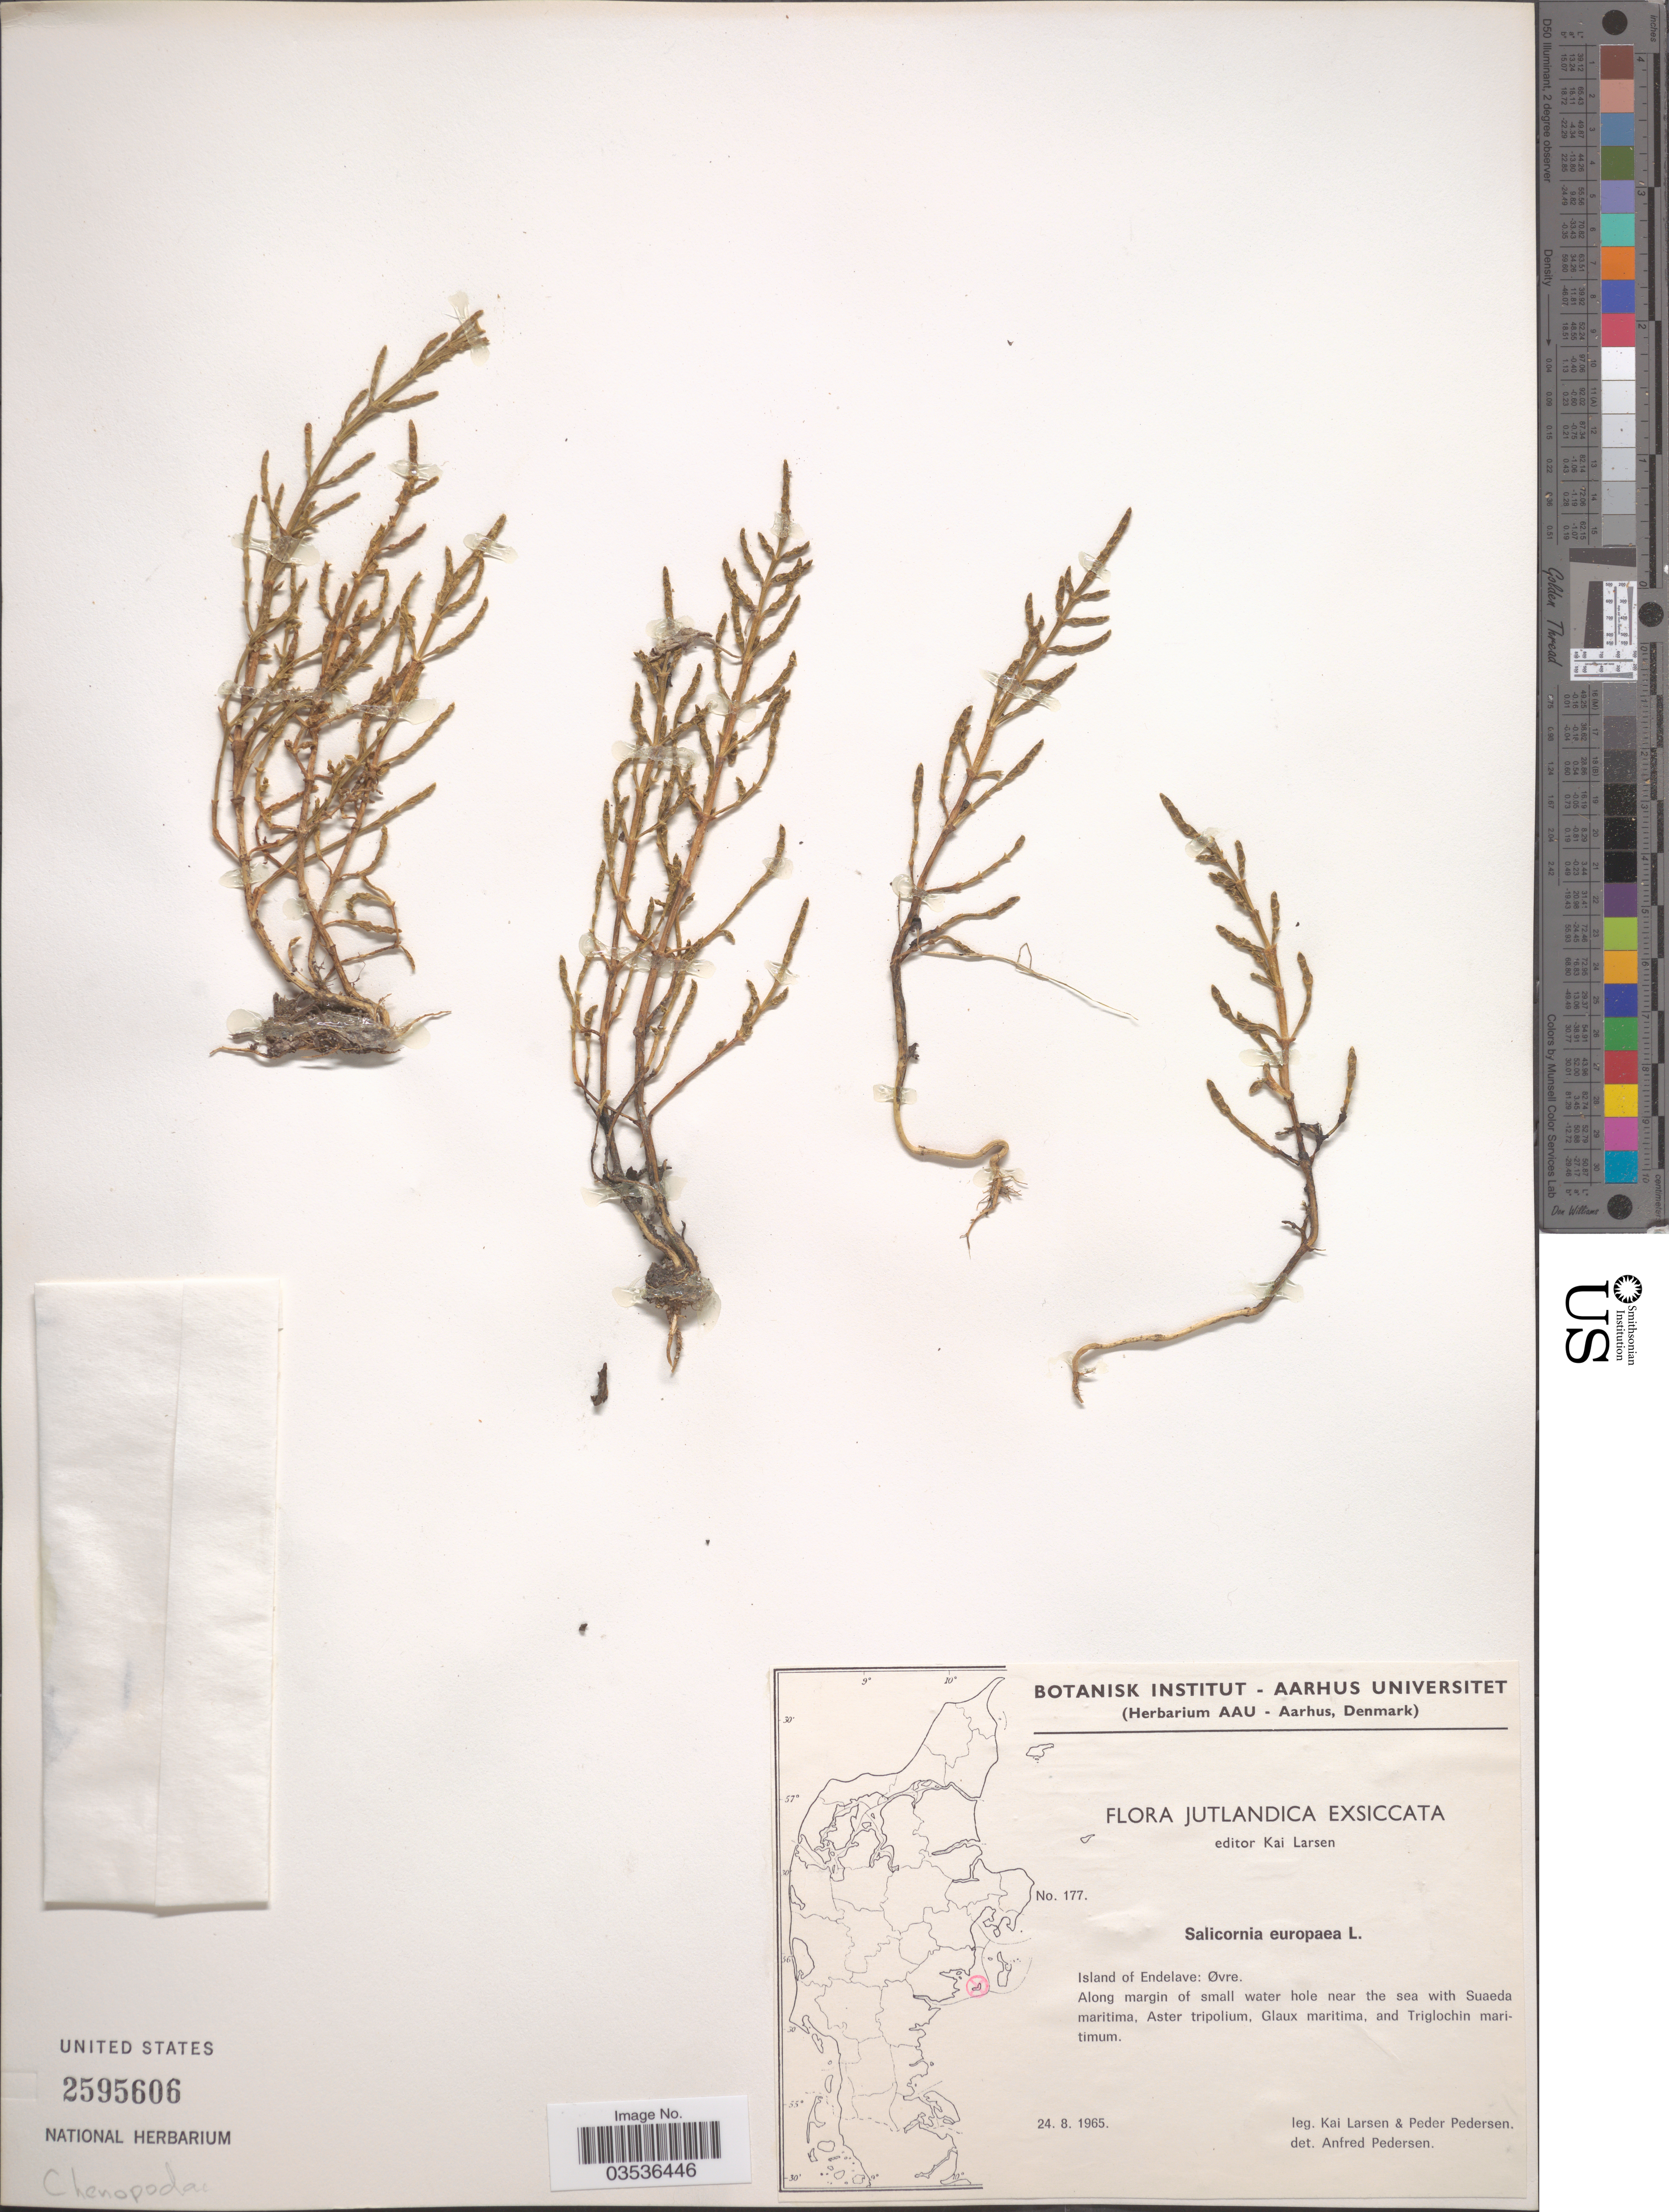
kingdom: Plantae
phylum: Tracheophyta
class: Magnoliopsida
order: Caryophyllales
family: Amaranthaceae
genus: Salicornia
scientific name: Salicornia europaea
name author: L.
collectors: K. Larsen & P. Pedersen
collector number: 177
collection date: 1965-08-24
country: Denmark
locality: Jutlandica. Island of Endelave: Øvre.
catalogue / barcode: US 2595606